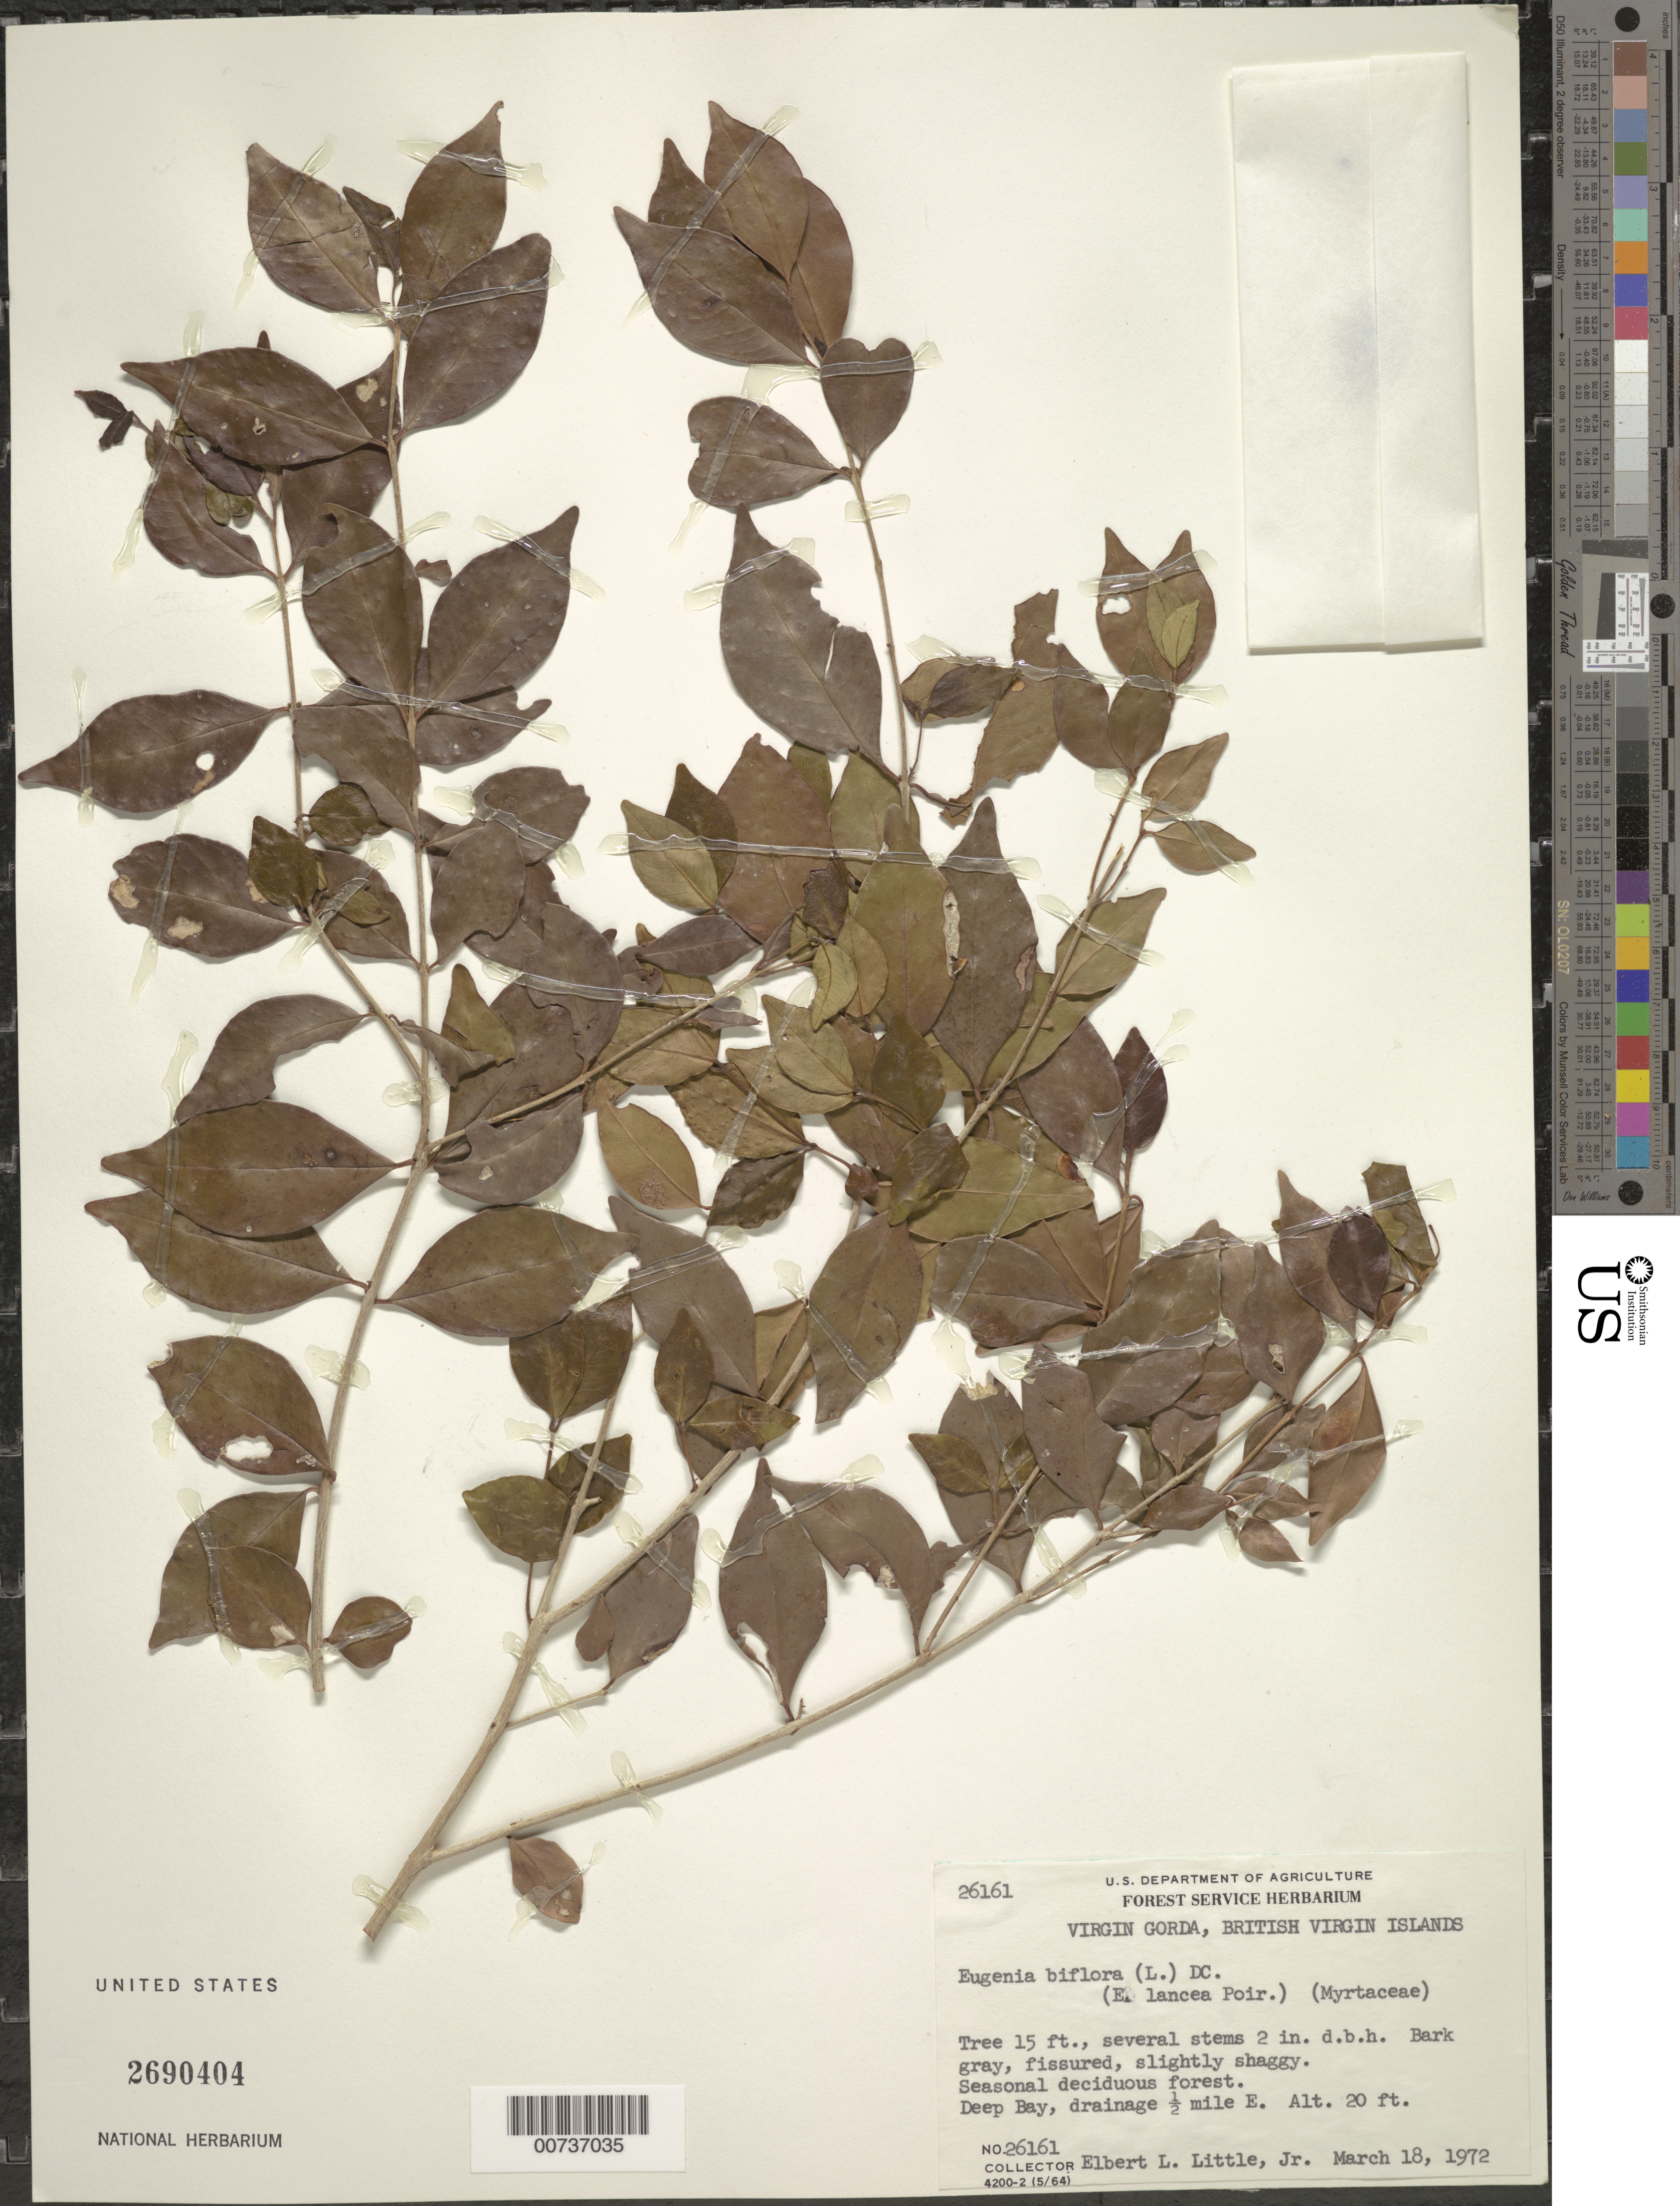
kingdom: Plantae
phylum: Tracheophyta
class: Magnoliopsida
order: Myrtales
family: Myrtaceae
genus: Eugenia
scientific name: Eugenia biflora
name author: (L.) DC.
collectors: E. L. Little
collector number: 26161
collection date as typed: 18 Mar 1972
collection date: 1972-03-18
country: British Virgin Islands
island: Virgin Gorda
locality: Deep Bay, drainage 1/2 mile East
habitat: Seasonal deciduous forest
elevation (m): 6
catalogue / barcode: US 2690404